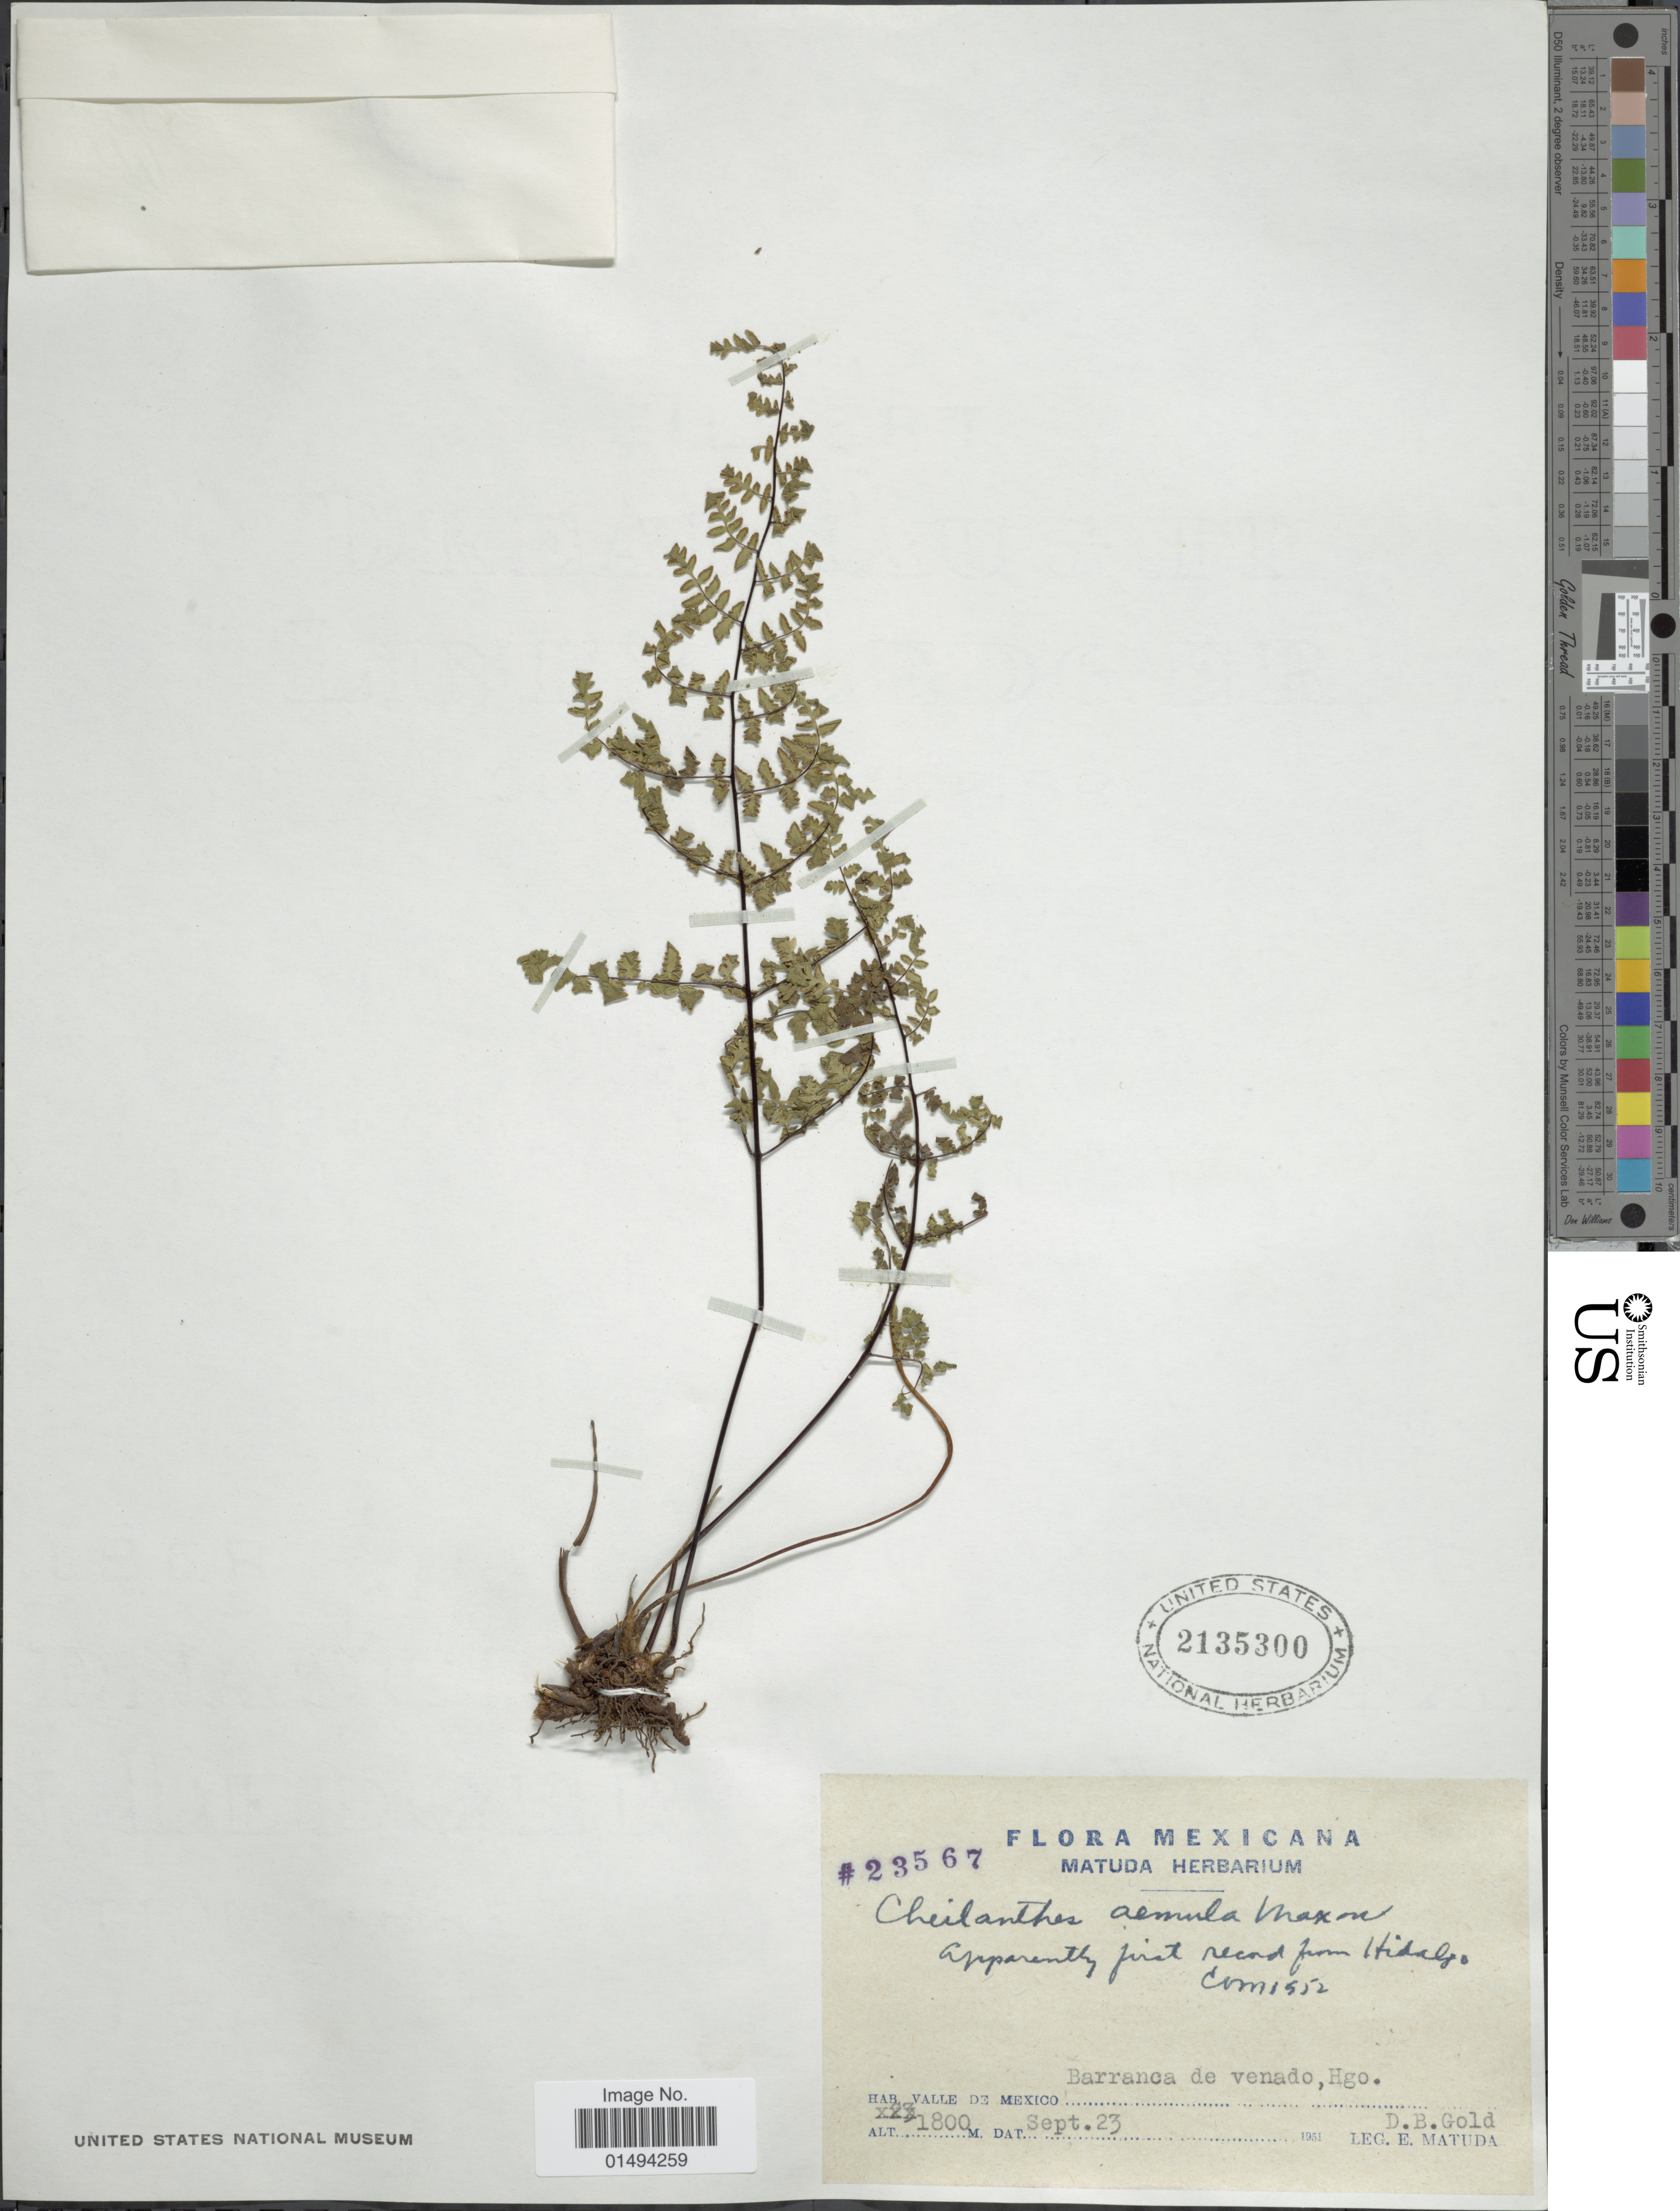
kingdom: Plantae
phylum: Tracheophyta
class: Polypodiopsida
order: Polypodiales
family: Pteridaceae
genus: Myriopteris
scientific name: Myriopteris aemula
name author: (Maxon) Grusz & Windham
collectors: D. Gold & -. Matuda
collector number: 23567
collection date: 1951-09-23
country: Mexico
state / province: Hidalgo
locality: Barranca de venado, Hgo.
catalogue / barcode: US 2135300